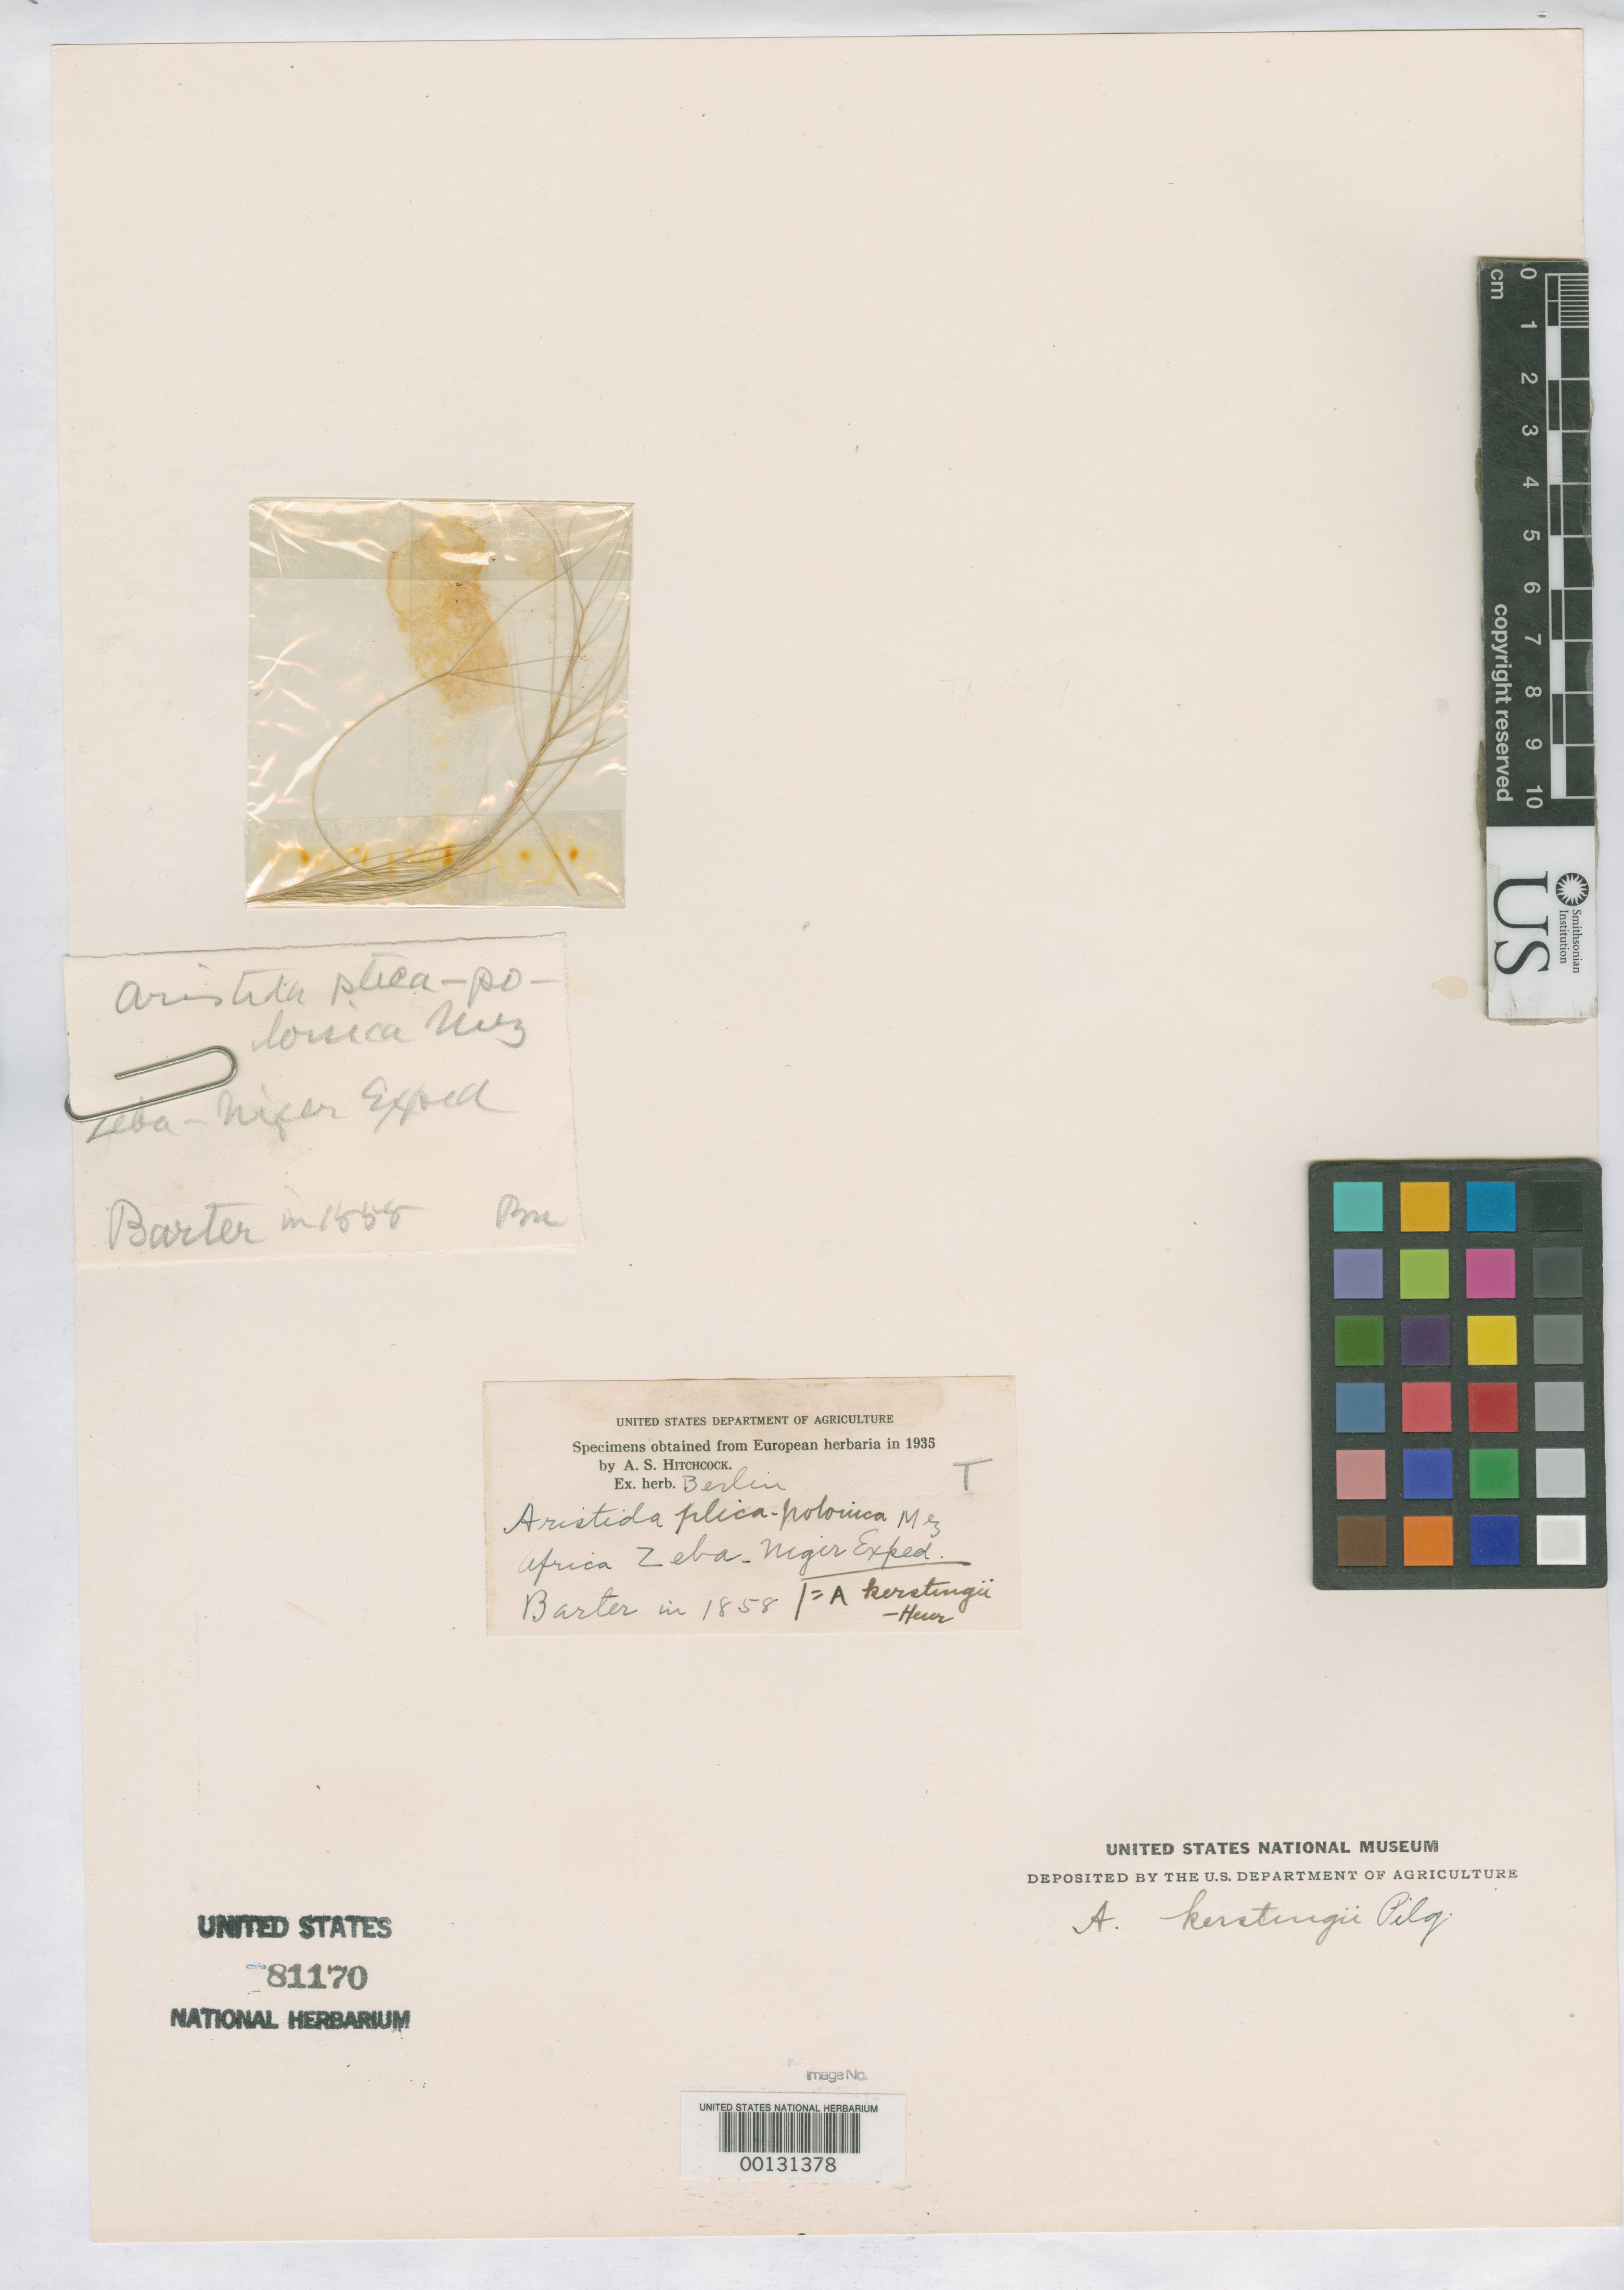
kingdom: Plantae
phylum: Tracheophyta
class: Liliopsida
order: Poales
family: Poaceae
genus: Aristida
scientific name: Aristida plica-polonica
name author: Mez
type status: Type Fragment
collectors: C. Barter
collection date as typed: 1858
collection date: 1858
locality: From Niger to Zeba.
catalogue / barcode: US 81170